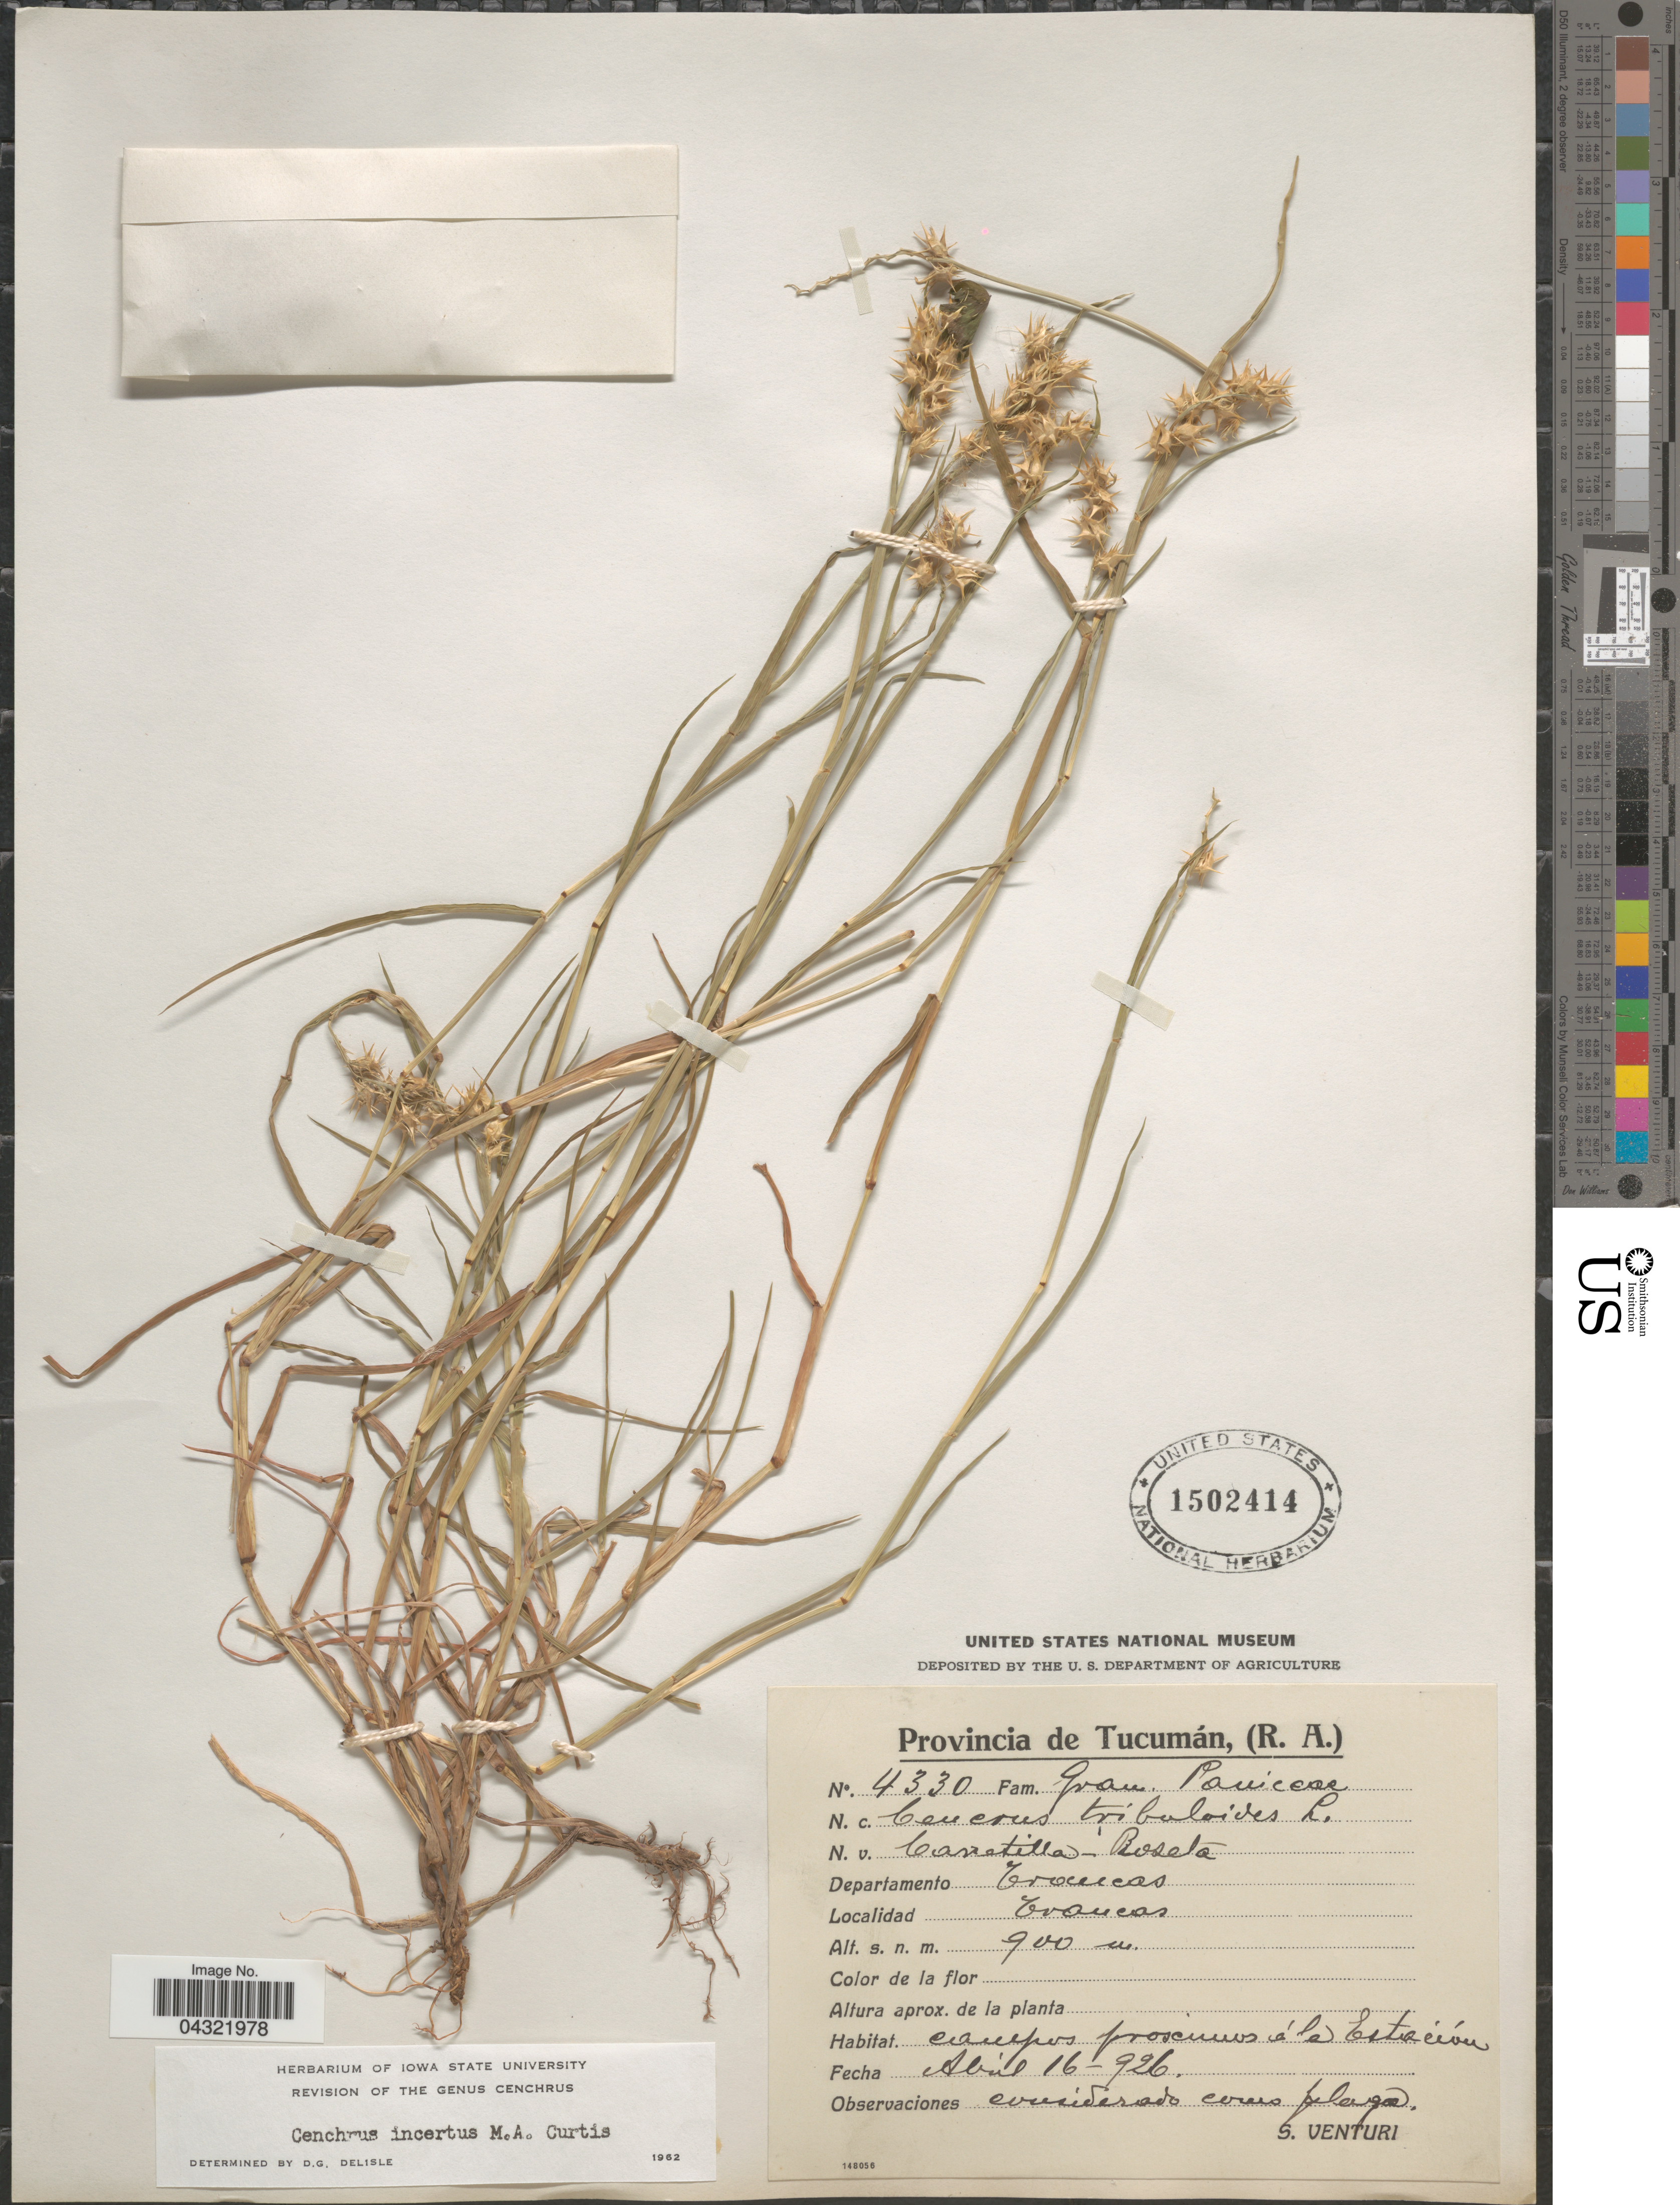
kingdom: Plantae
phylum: Tracheophyta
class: Liliopsida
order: Poales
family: Poaceae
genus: Cenchrus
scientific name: Cenchrus incertus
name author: M.A. Curtis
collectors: S. Venturi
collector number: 4330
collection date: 1926-04-16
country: Argentina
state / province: Tucuman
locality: Departamento Trancas. Trancas. Campos proximos á la Estación.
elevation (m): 900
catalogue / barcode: US 1502414